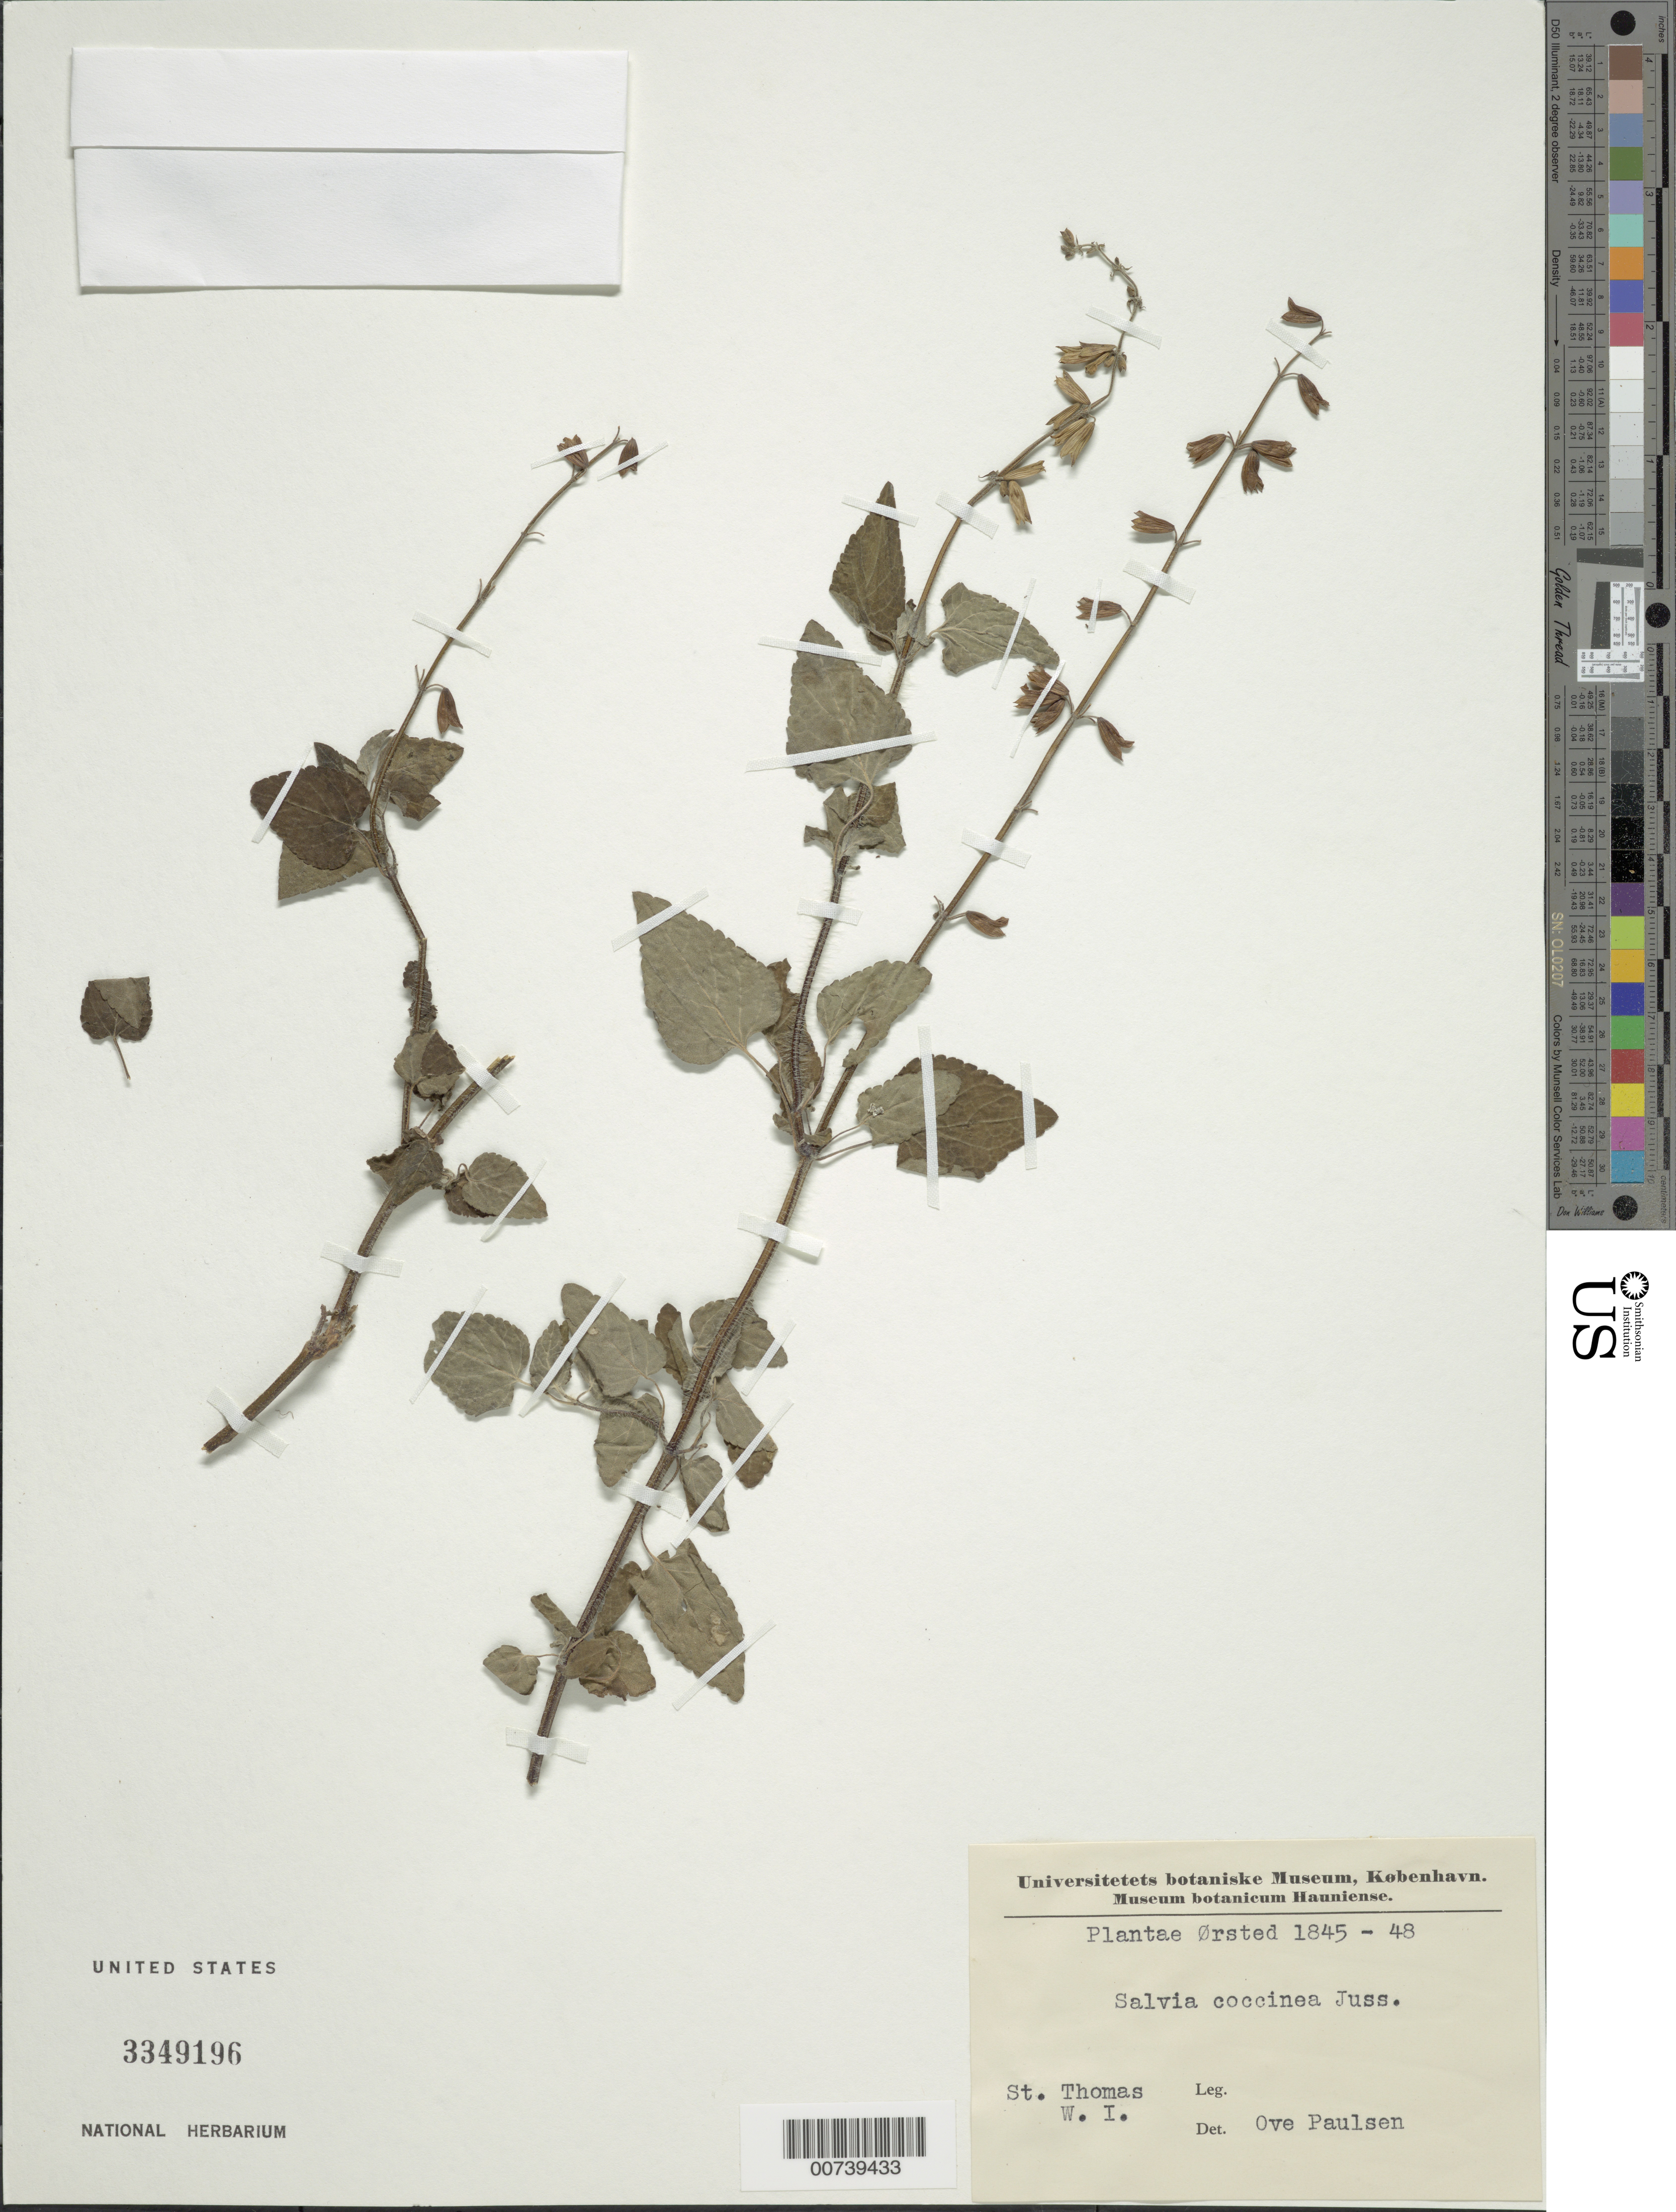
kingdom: Plantae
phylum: Tracheophyta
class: Magnoliopsida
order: Lamiales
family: Lamiaceae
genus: Salvia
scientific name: Salvia coccinea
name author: Buc'hoz ex Etl.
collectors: A. S. Oersted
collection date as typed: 1845 to -- --- 1848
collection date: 1845/1848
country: U.S. Virgin Islands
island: St. Thomas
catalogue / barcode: US 3349196